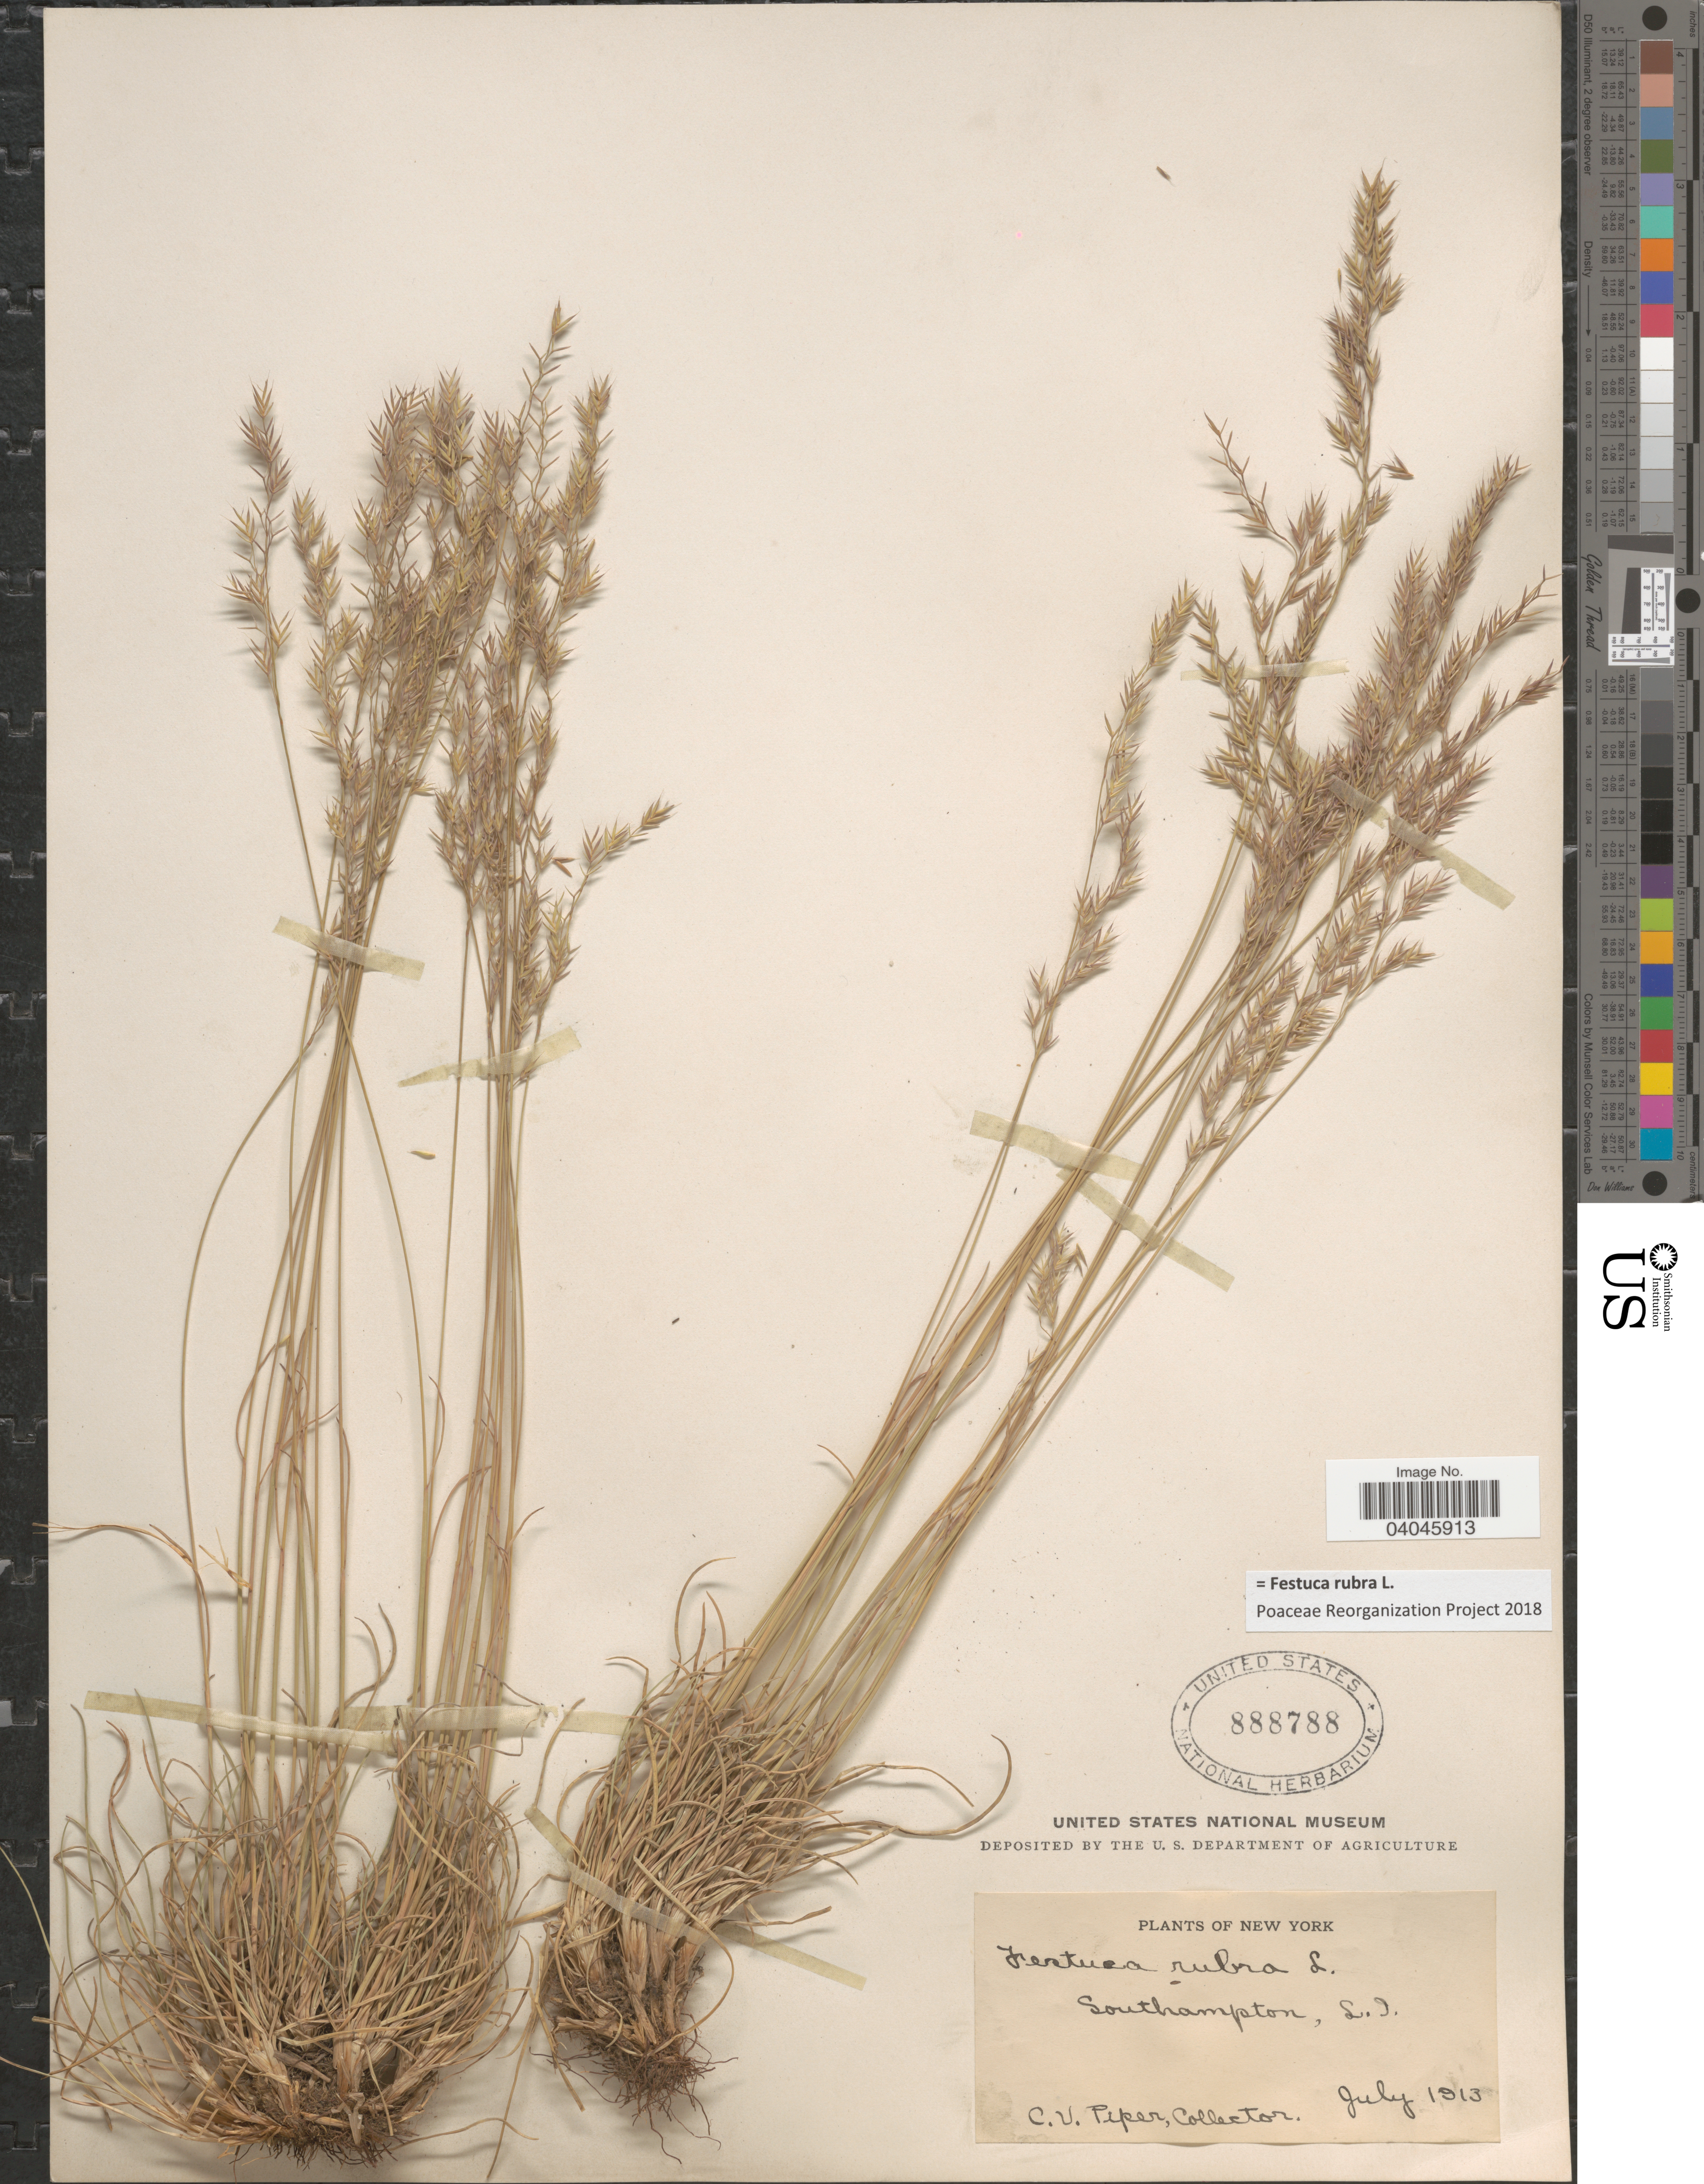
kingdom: Plantae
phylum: Tracheophyta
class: Liliopsida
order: Poales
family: Poaceae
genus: Festuca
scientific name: Festuca rubra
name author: L.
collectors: C. V. Piper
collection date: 1913-07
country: United States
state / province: New York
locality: Southampton, L. I.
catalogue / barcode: US 888788